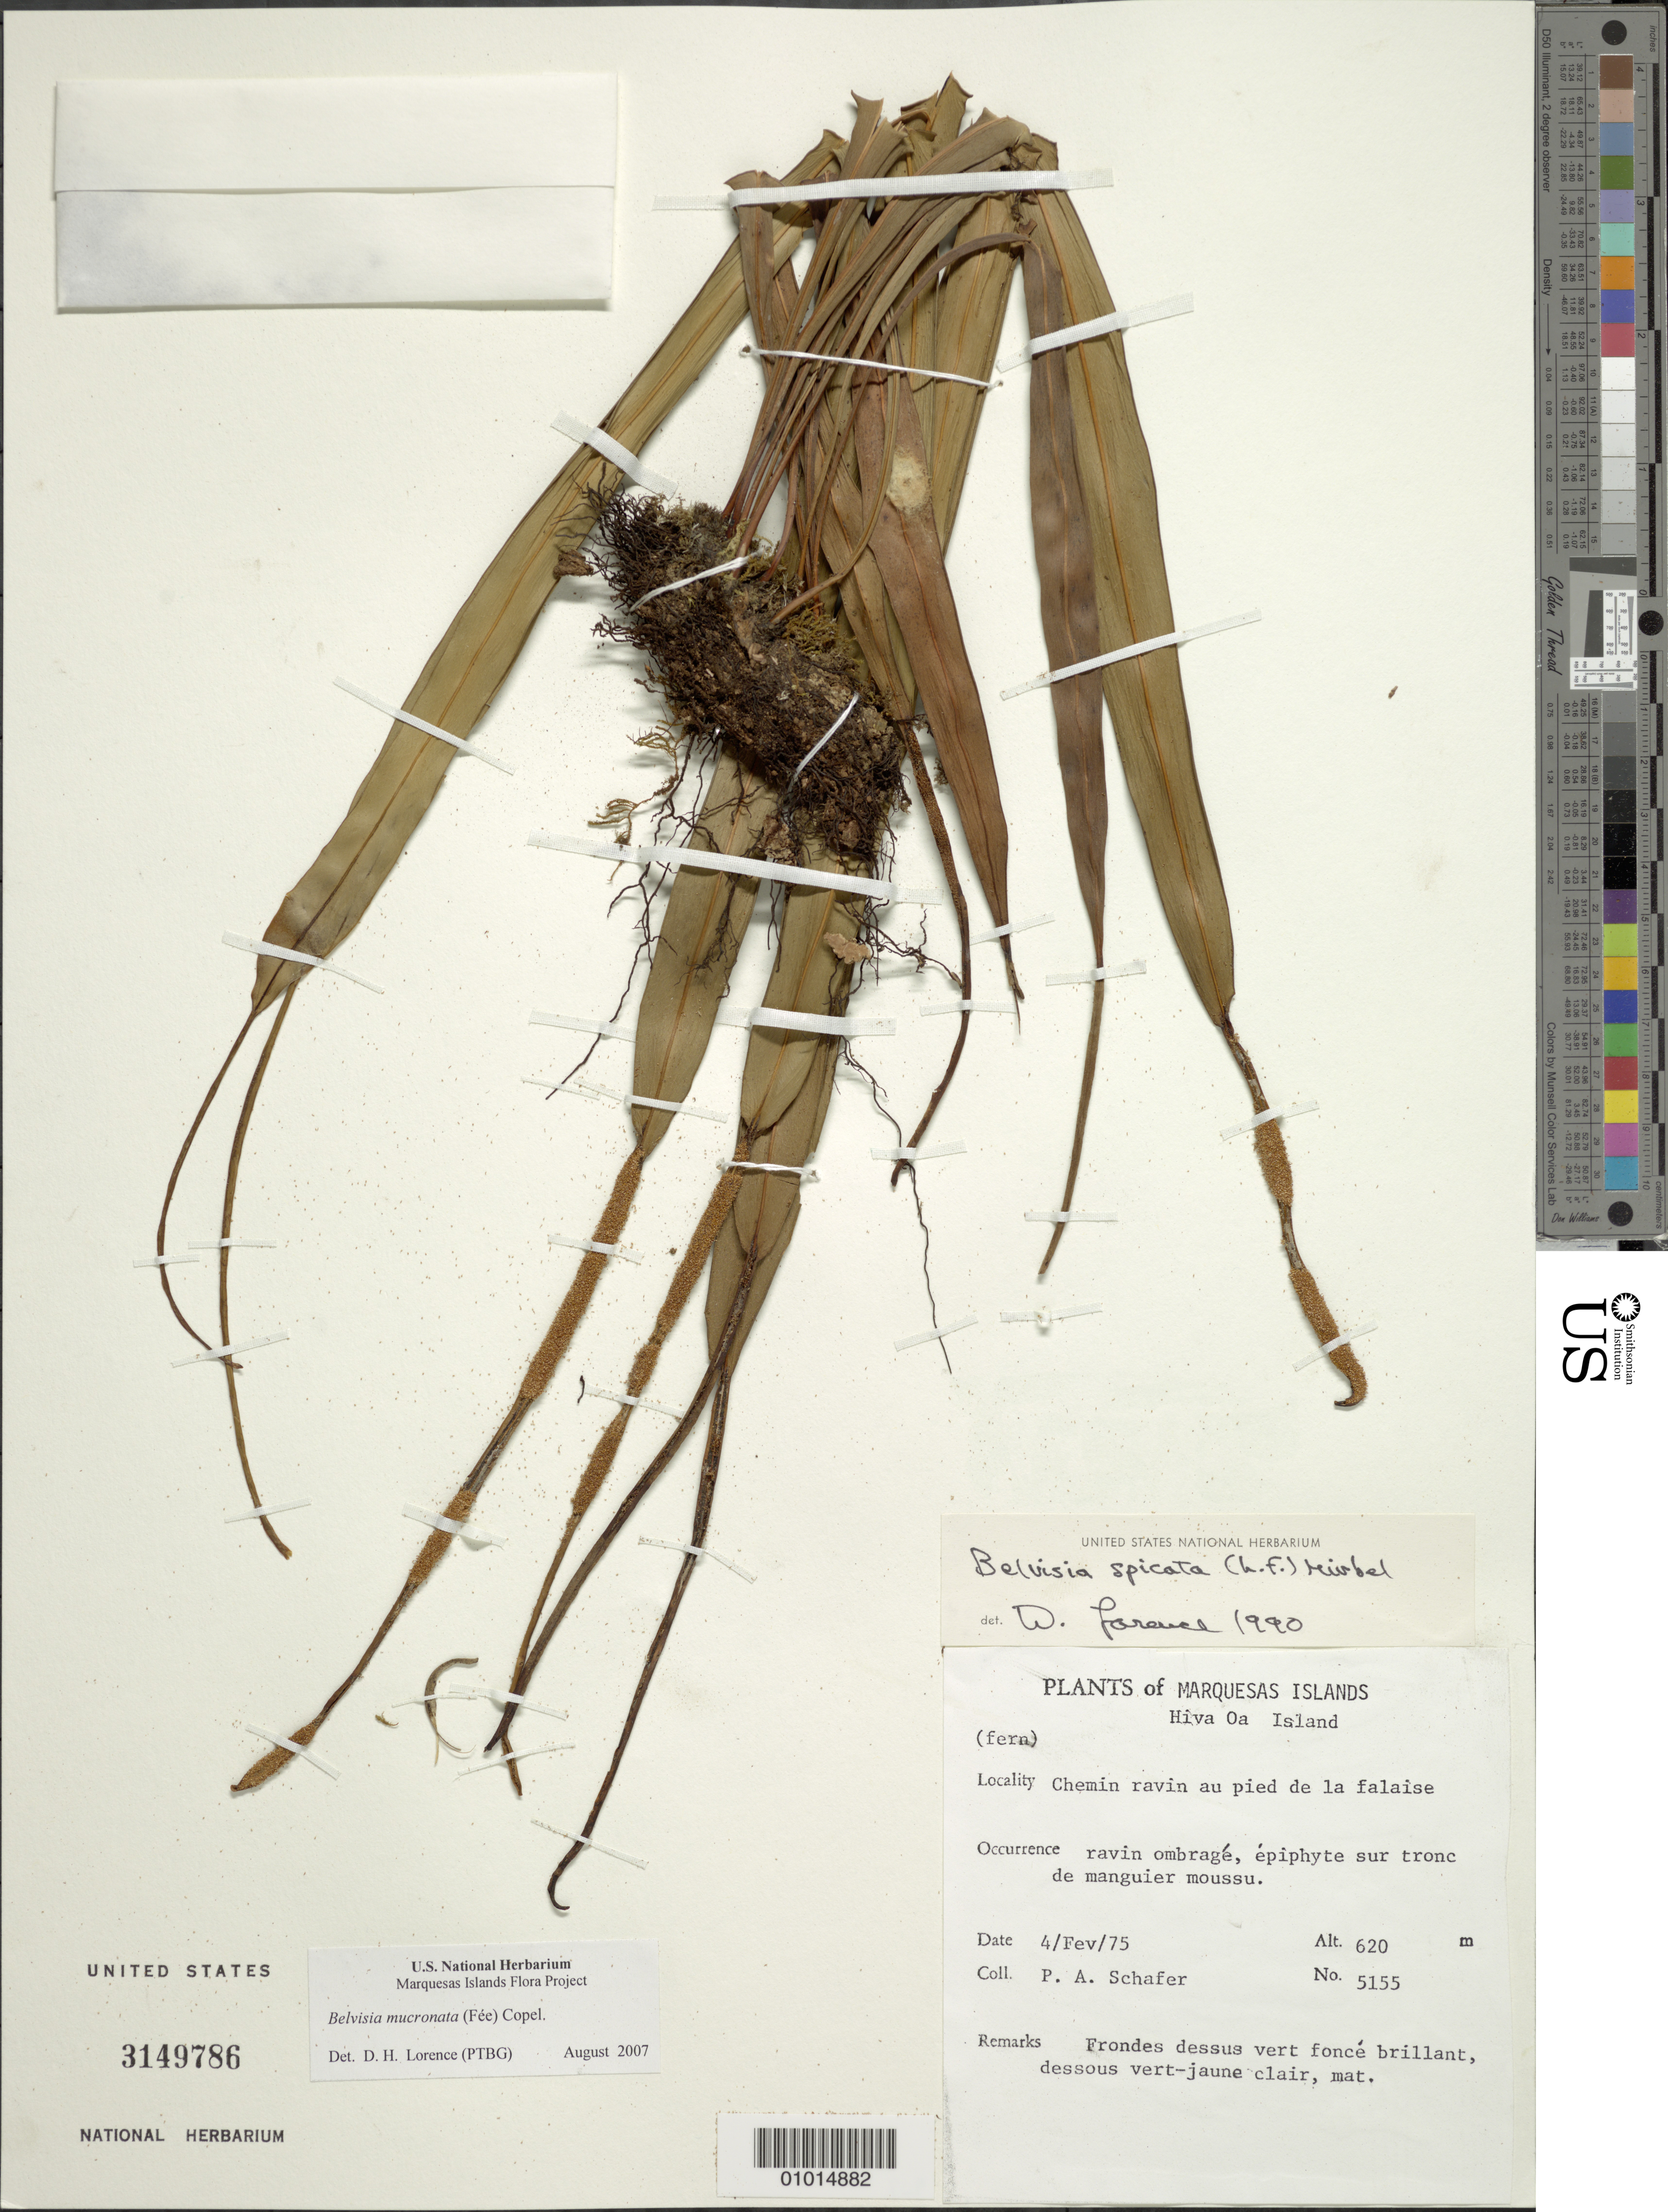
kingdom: Plantae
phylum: Tracheophyta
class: Polypodiopsida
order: Polypodiales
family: Polypodiaceae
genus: Lepisorus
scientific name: Lepisorus mucronatus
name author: (Fée) Li S. Wang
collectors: P. A. Schäfer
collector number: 5155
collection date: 1975-02-02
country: French Polynesia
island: Hiva Oa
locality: Chemin ravin au pied de la falaise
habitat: Ravin ombragé; épiphyte sur tronc de manguier moussu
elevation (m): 620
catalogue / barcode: US 3149786